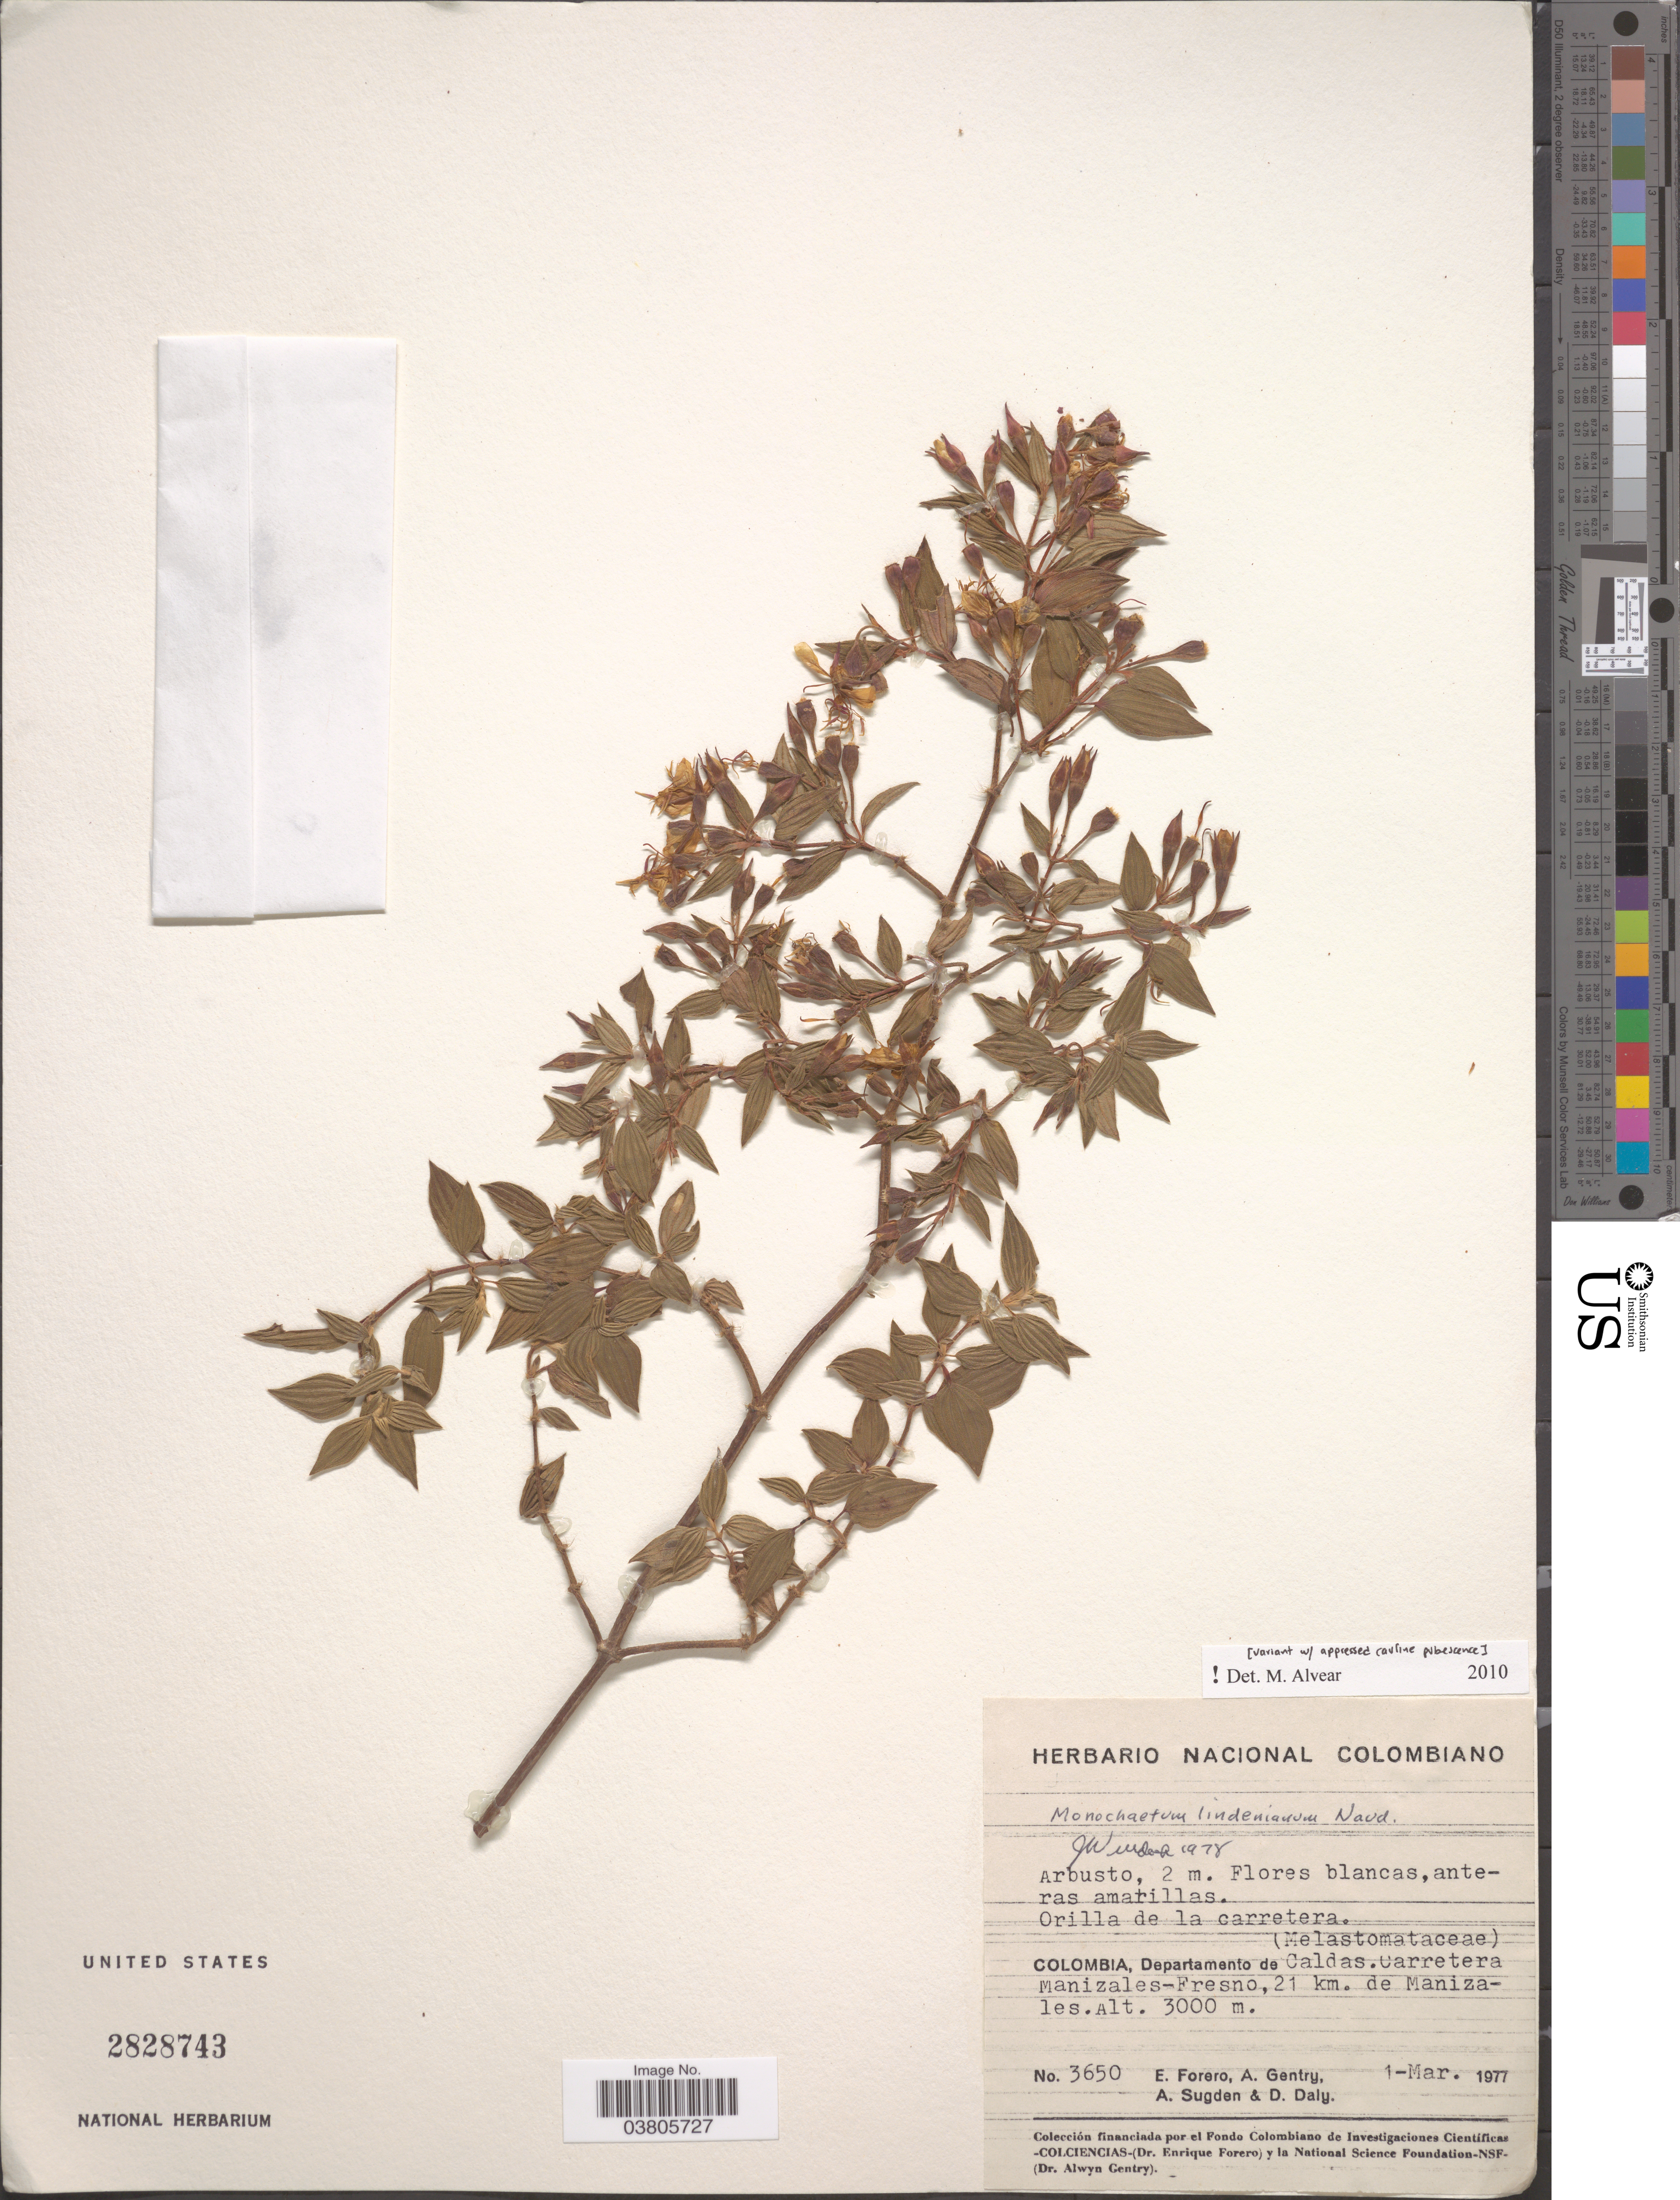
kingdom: Plantae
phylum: Tracheophyta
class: Magnoliopsida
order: Myrtales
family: Melastomataceae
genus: Monochaetum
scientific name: Monochaetum lindenianum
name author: Naudin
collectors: E. Forero, A. H. Gentry, A. Sugden & D. C. Daly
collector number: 3650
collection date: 1977-03-01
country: Colombia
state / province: Caldas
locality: Departamento de Caldas. Carretera Manizales-Fresno, 21 km. de Manizales.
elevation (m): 3000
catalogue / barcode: US 2828743